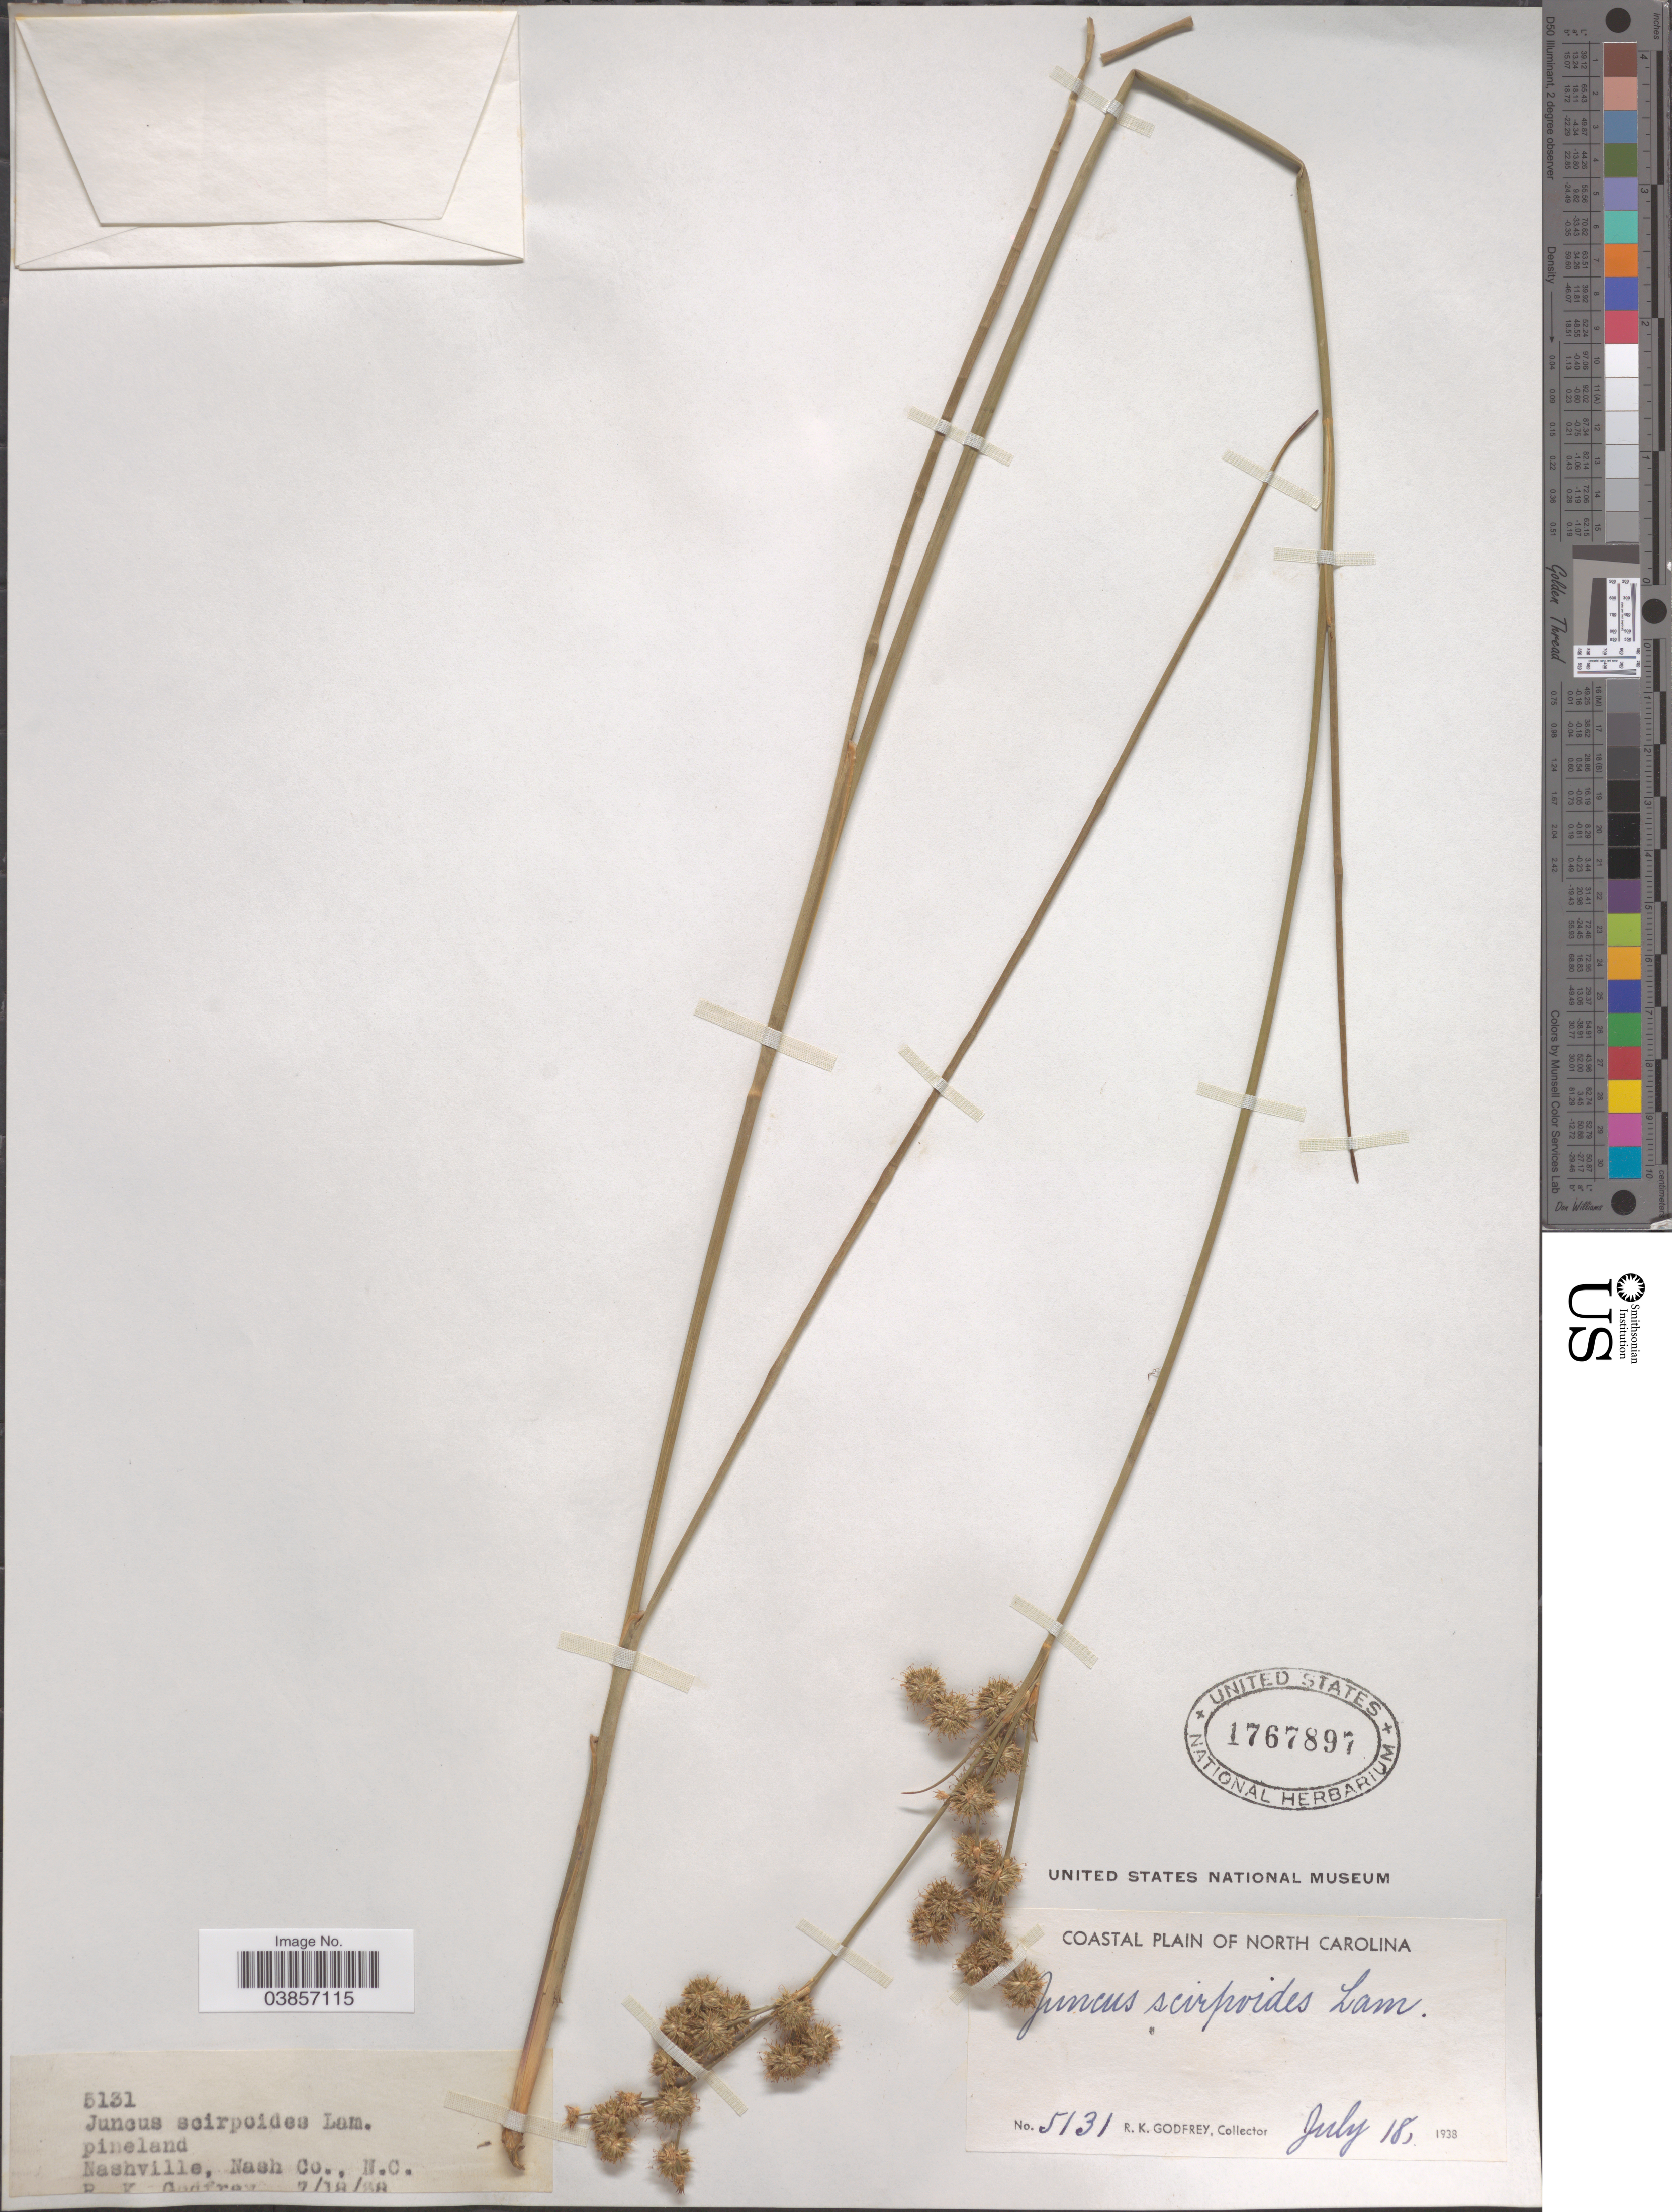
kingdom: Plantae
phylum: Tracheophyta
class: Liliopsida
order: Poales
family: Juncaceae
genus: Juncus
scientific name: Juncus scirpoides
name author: Lam.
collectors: R. K. Godfrey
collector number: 5131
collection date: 1938-07-18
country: United States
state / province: North Carolina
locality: Nashville, Nash Co. Coastal Plain of North Carolina.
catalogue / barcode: US 1767897